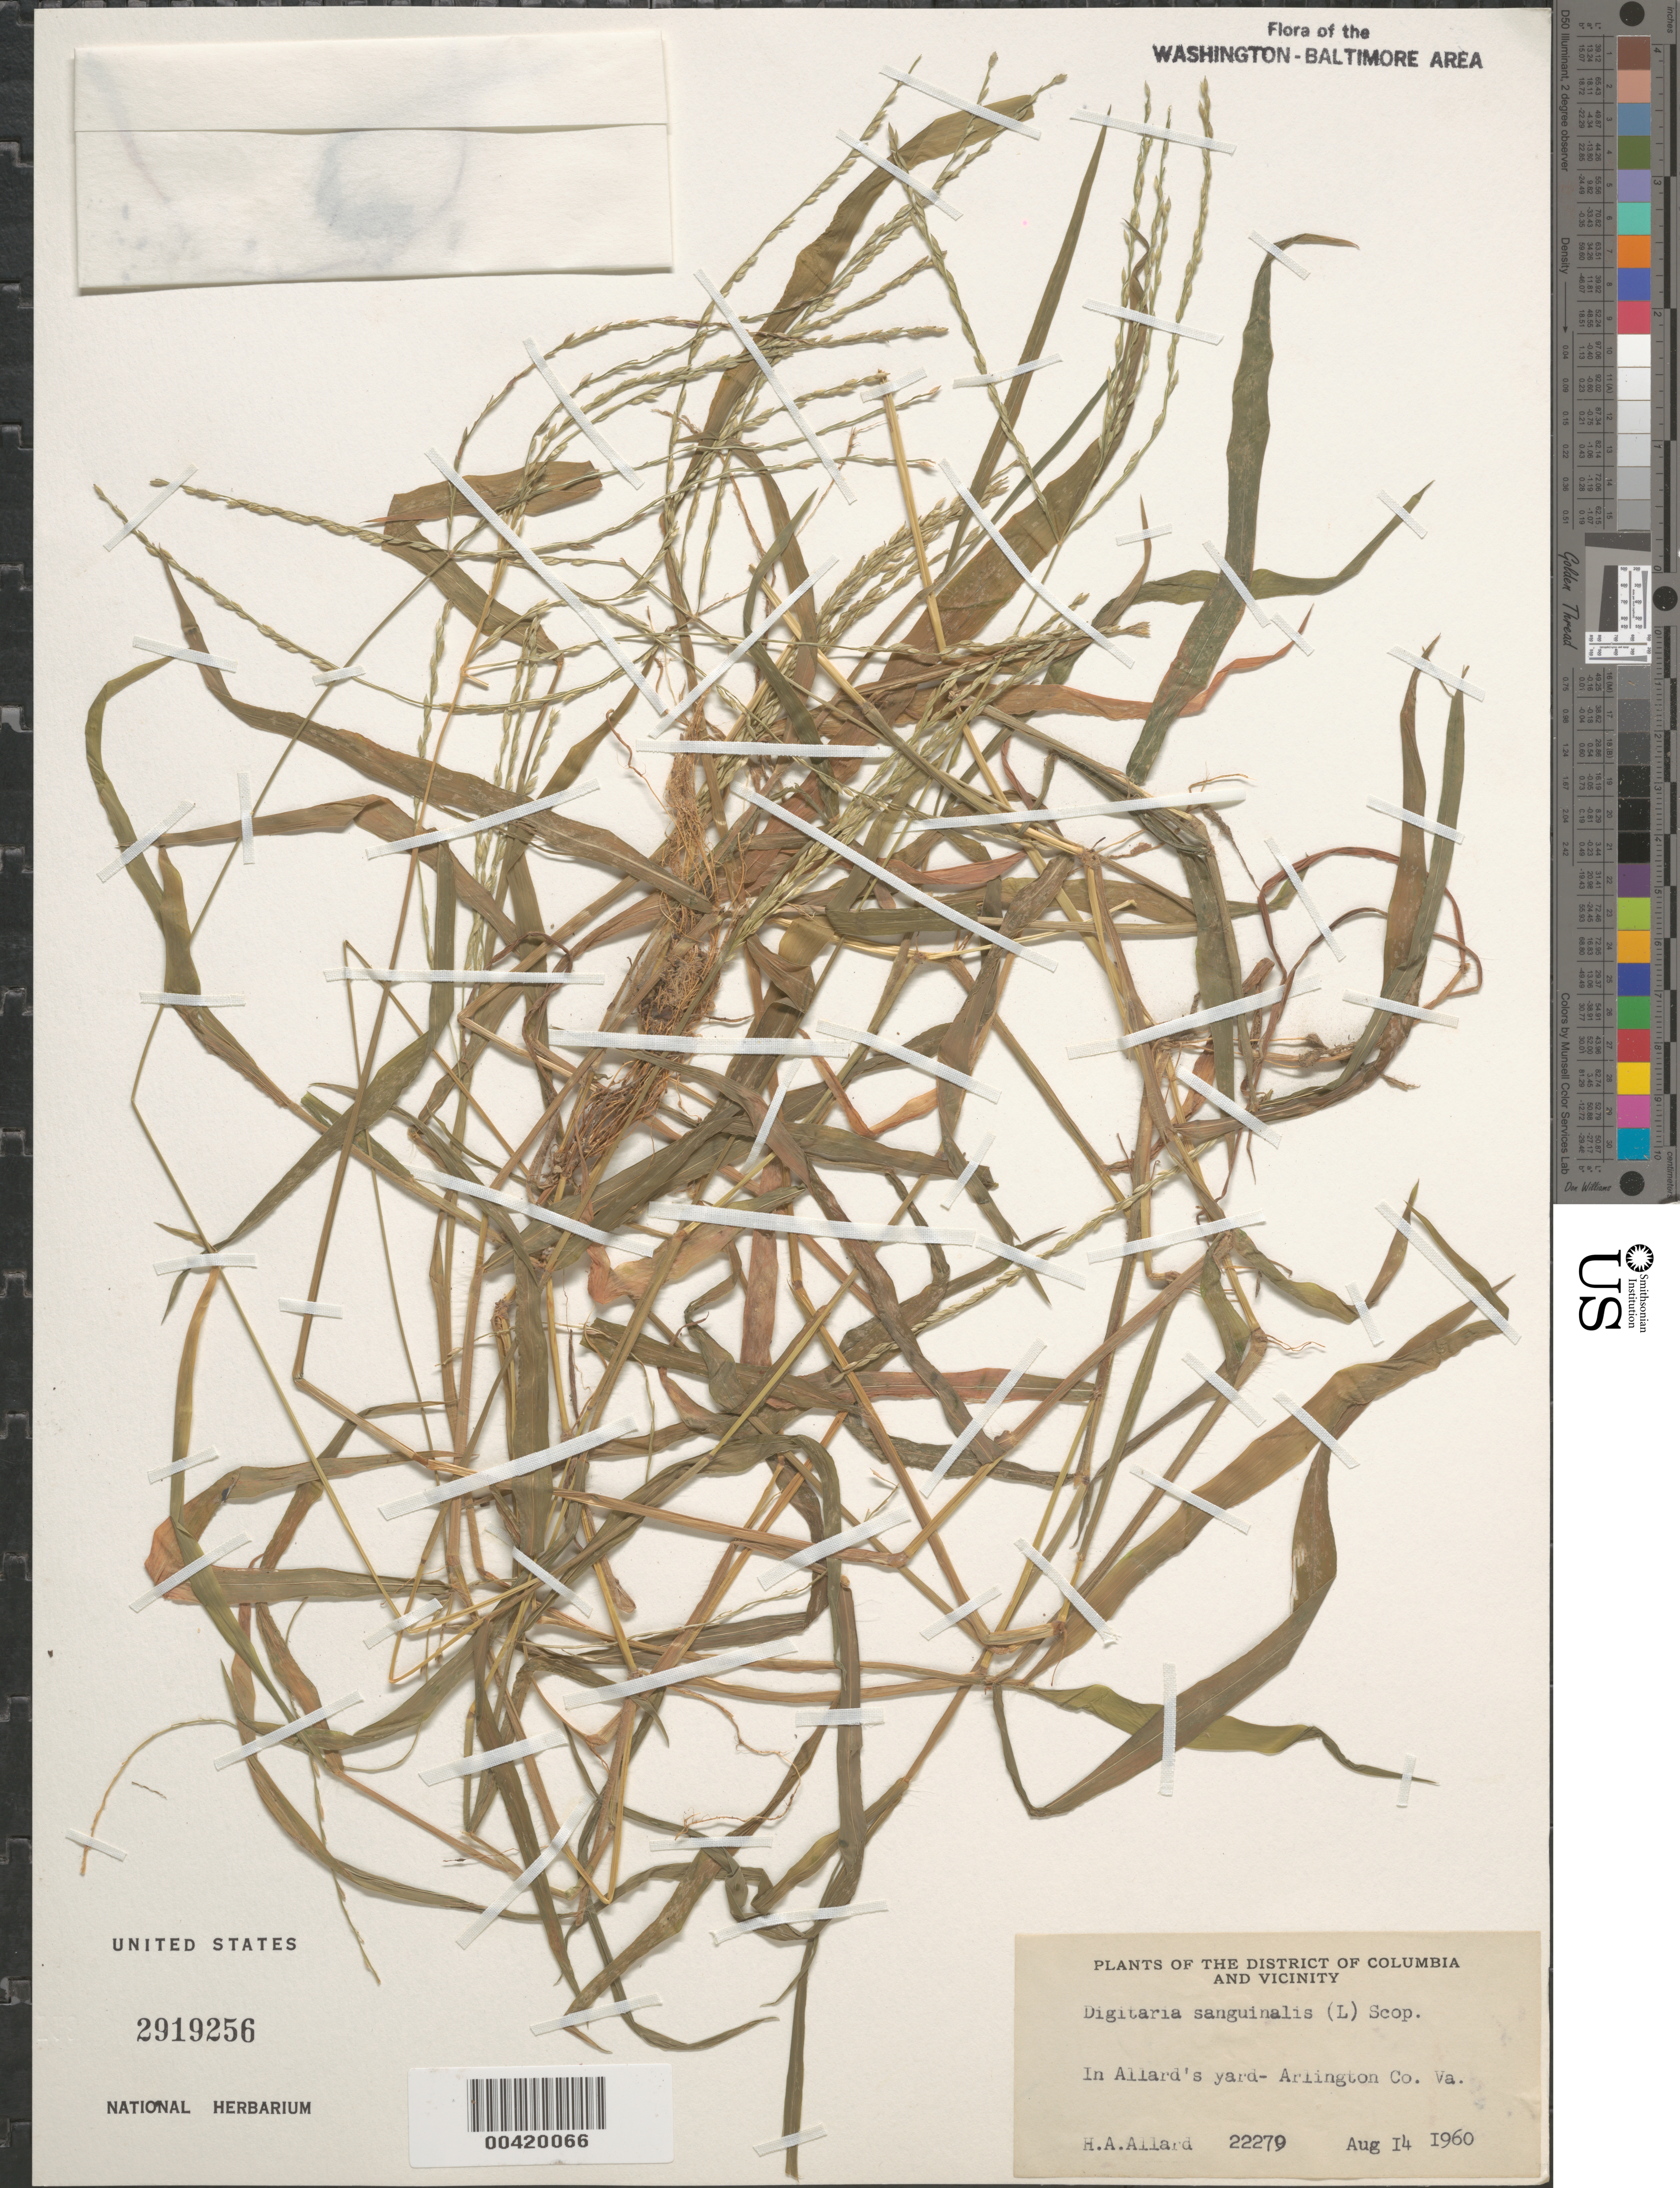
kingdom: Plantae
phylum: Tracheophyta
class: Liliopsida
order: Poales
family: Poaceae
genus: Digitaria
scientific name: Digitaria sanguinalis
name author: (L.) Scop.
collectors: H. A. Allard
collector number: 22270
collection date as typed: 14 Aug 1960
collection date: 1960-08-14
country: United States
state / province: Virginia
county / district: Arlington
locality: Allards Yard, Arlington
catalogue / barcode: US 2919256